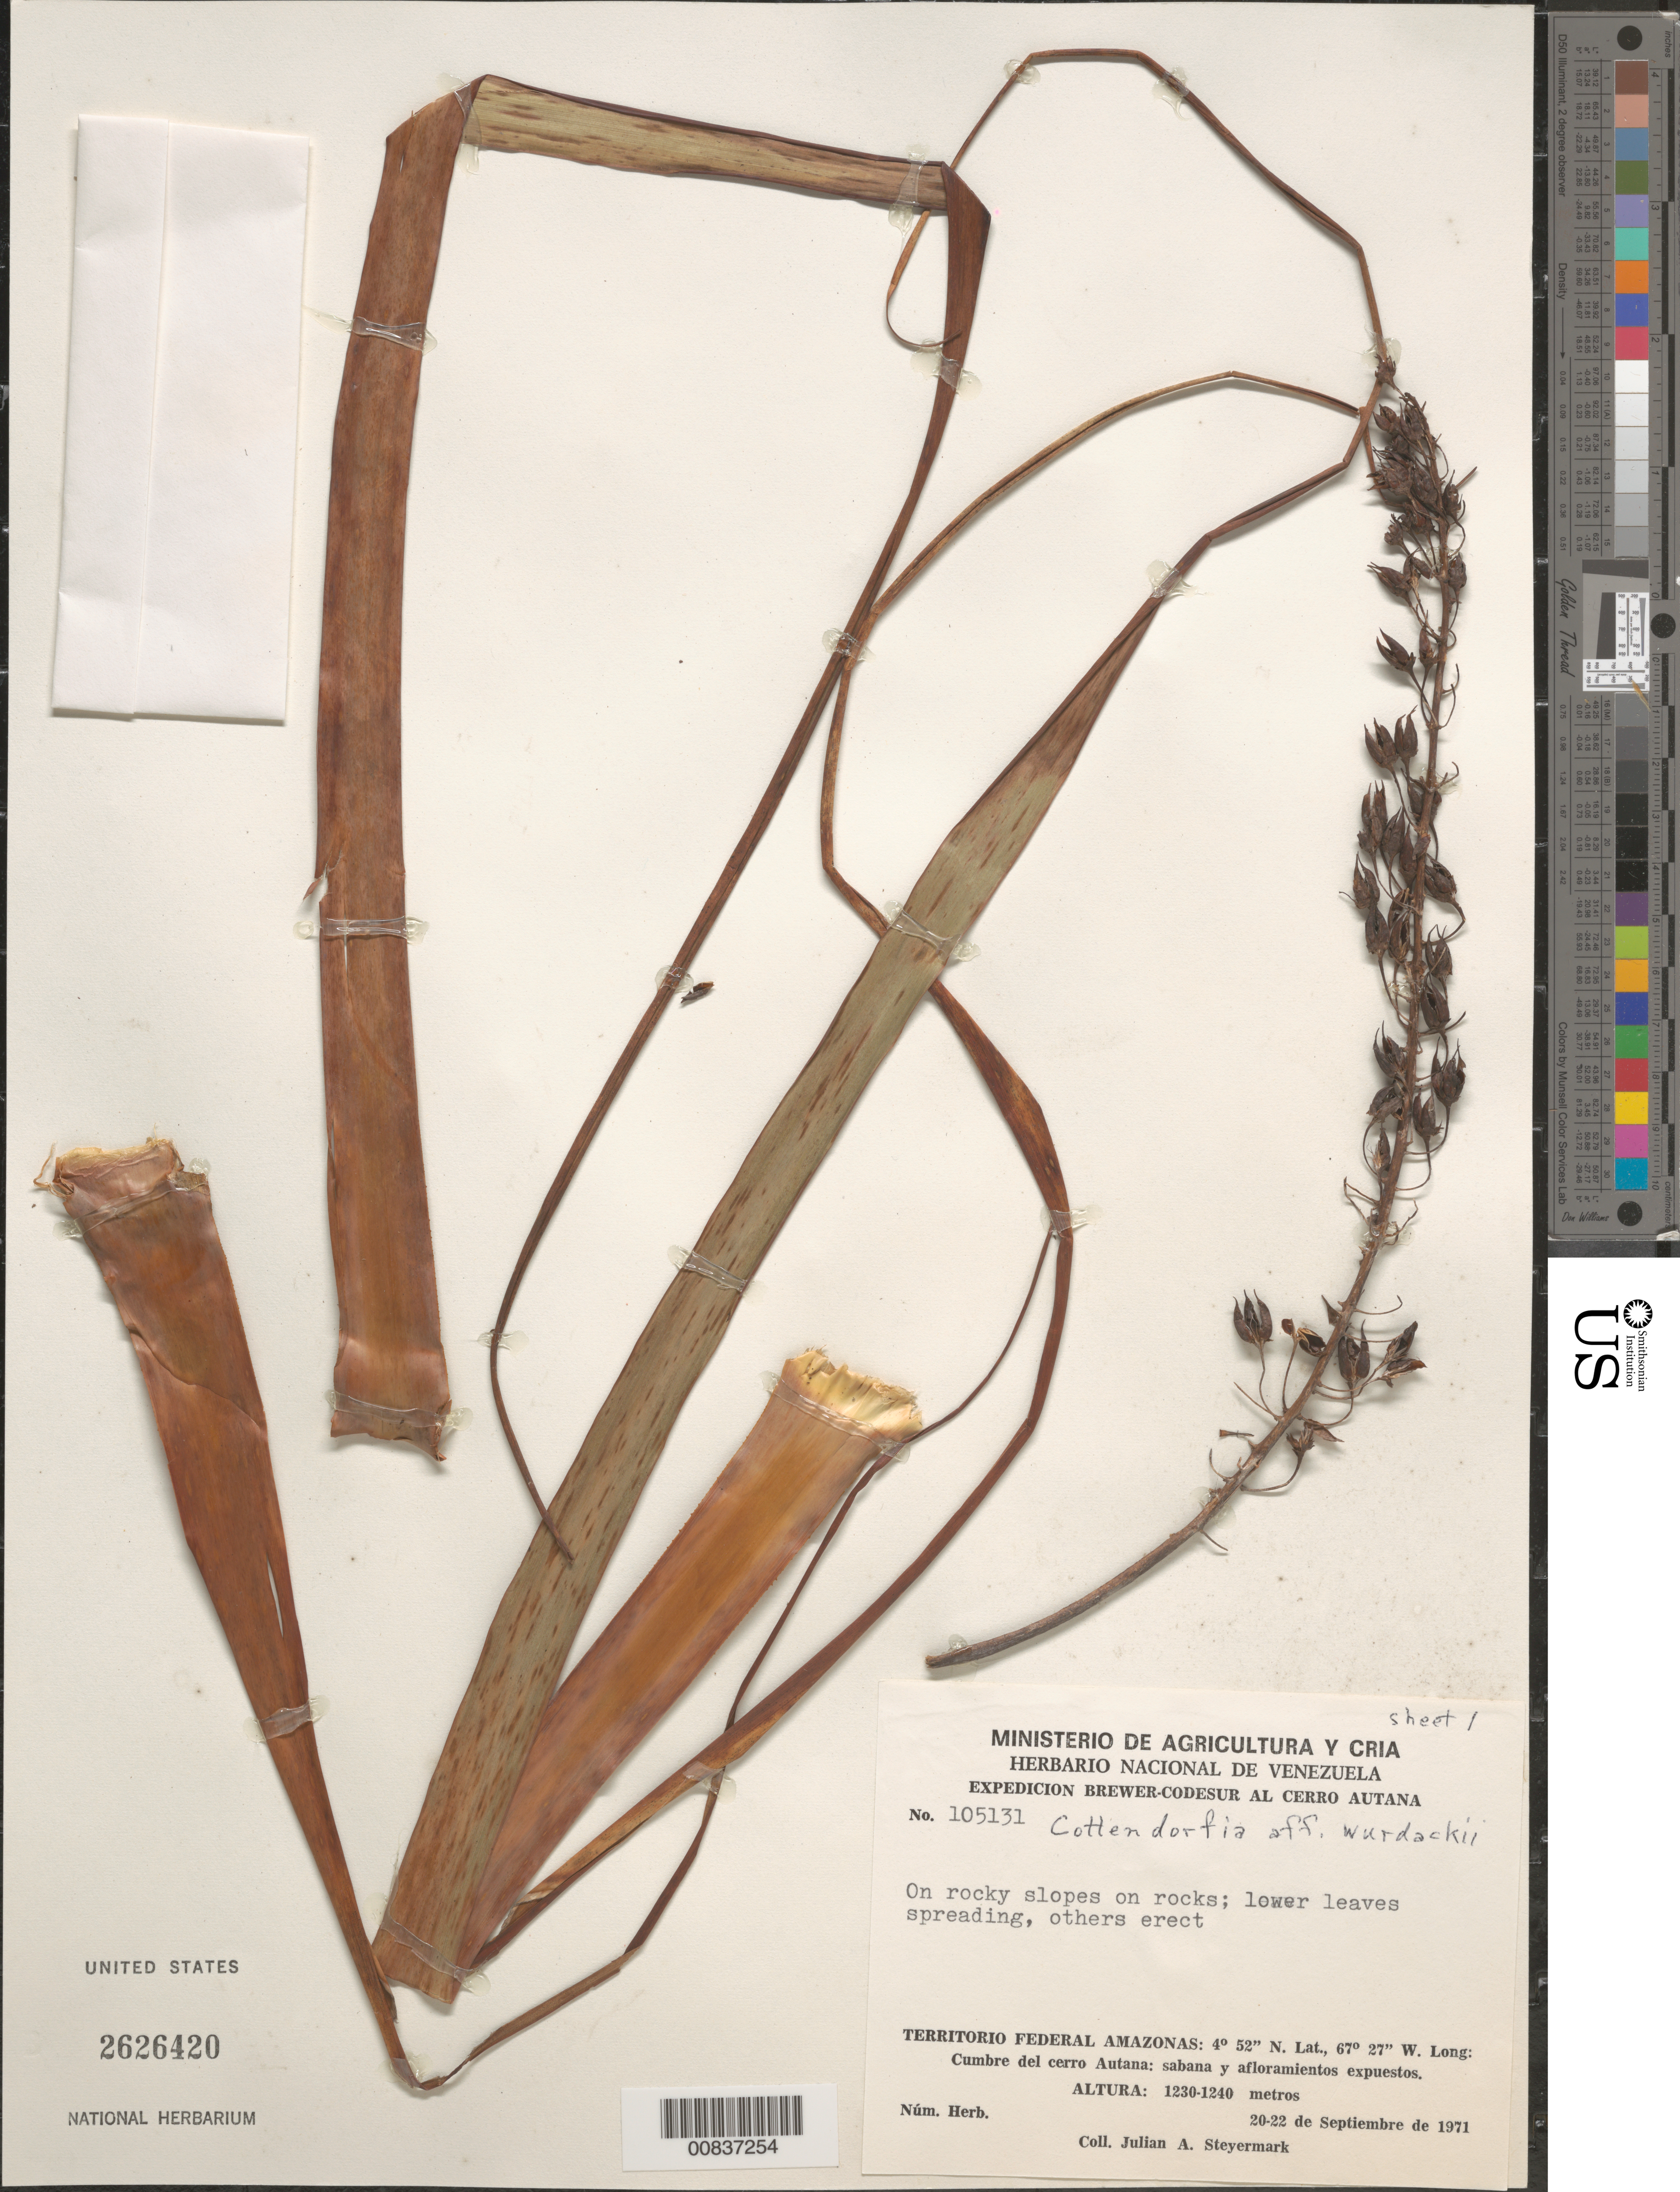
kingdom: Plantae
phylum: Tracheophyta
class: Liliopsida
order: Poales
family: Bromeliaceae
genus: Lindmania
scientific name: Lindmania sp.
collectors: J. Steyermark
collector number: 105131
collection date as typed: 20-Sep-71 to 22-Sep-71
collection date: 1971-09-20/1971-09-22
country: Venezuela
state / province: Amazonas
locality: Cerro Autana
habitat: Sabana y afloramientos expuestos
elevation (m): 1230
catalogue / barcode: US 2626420